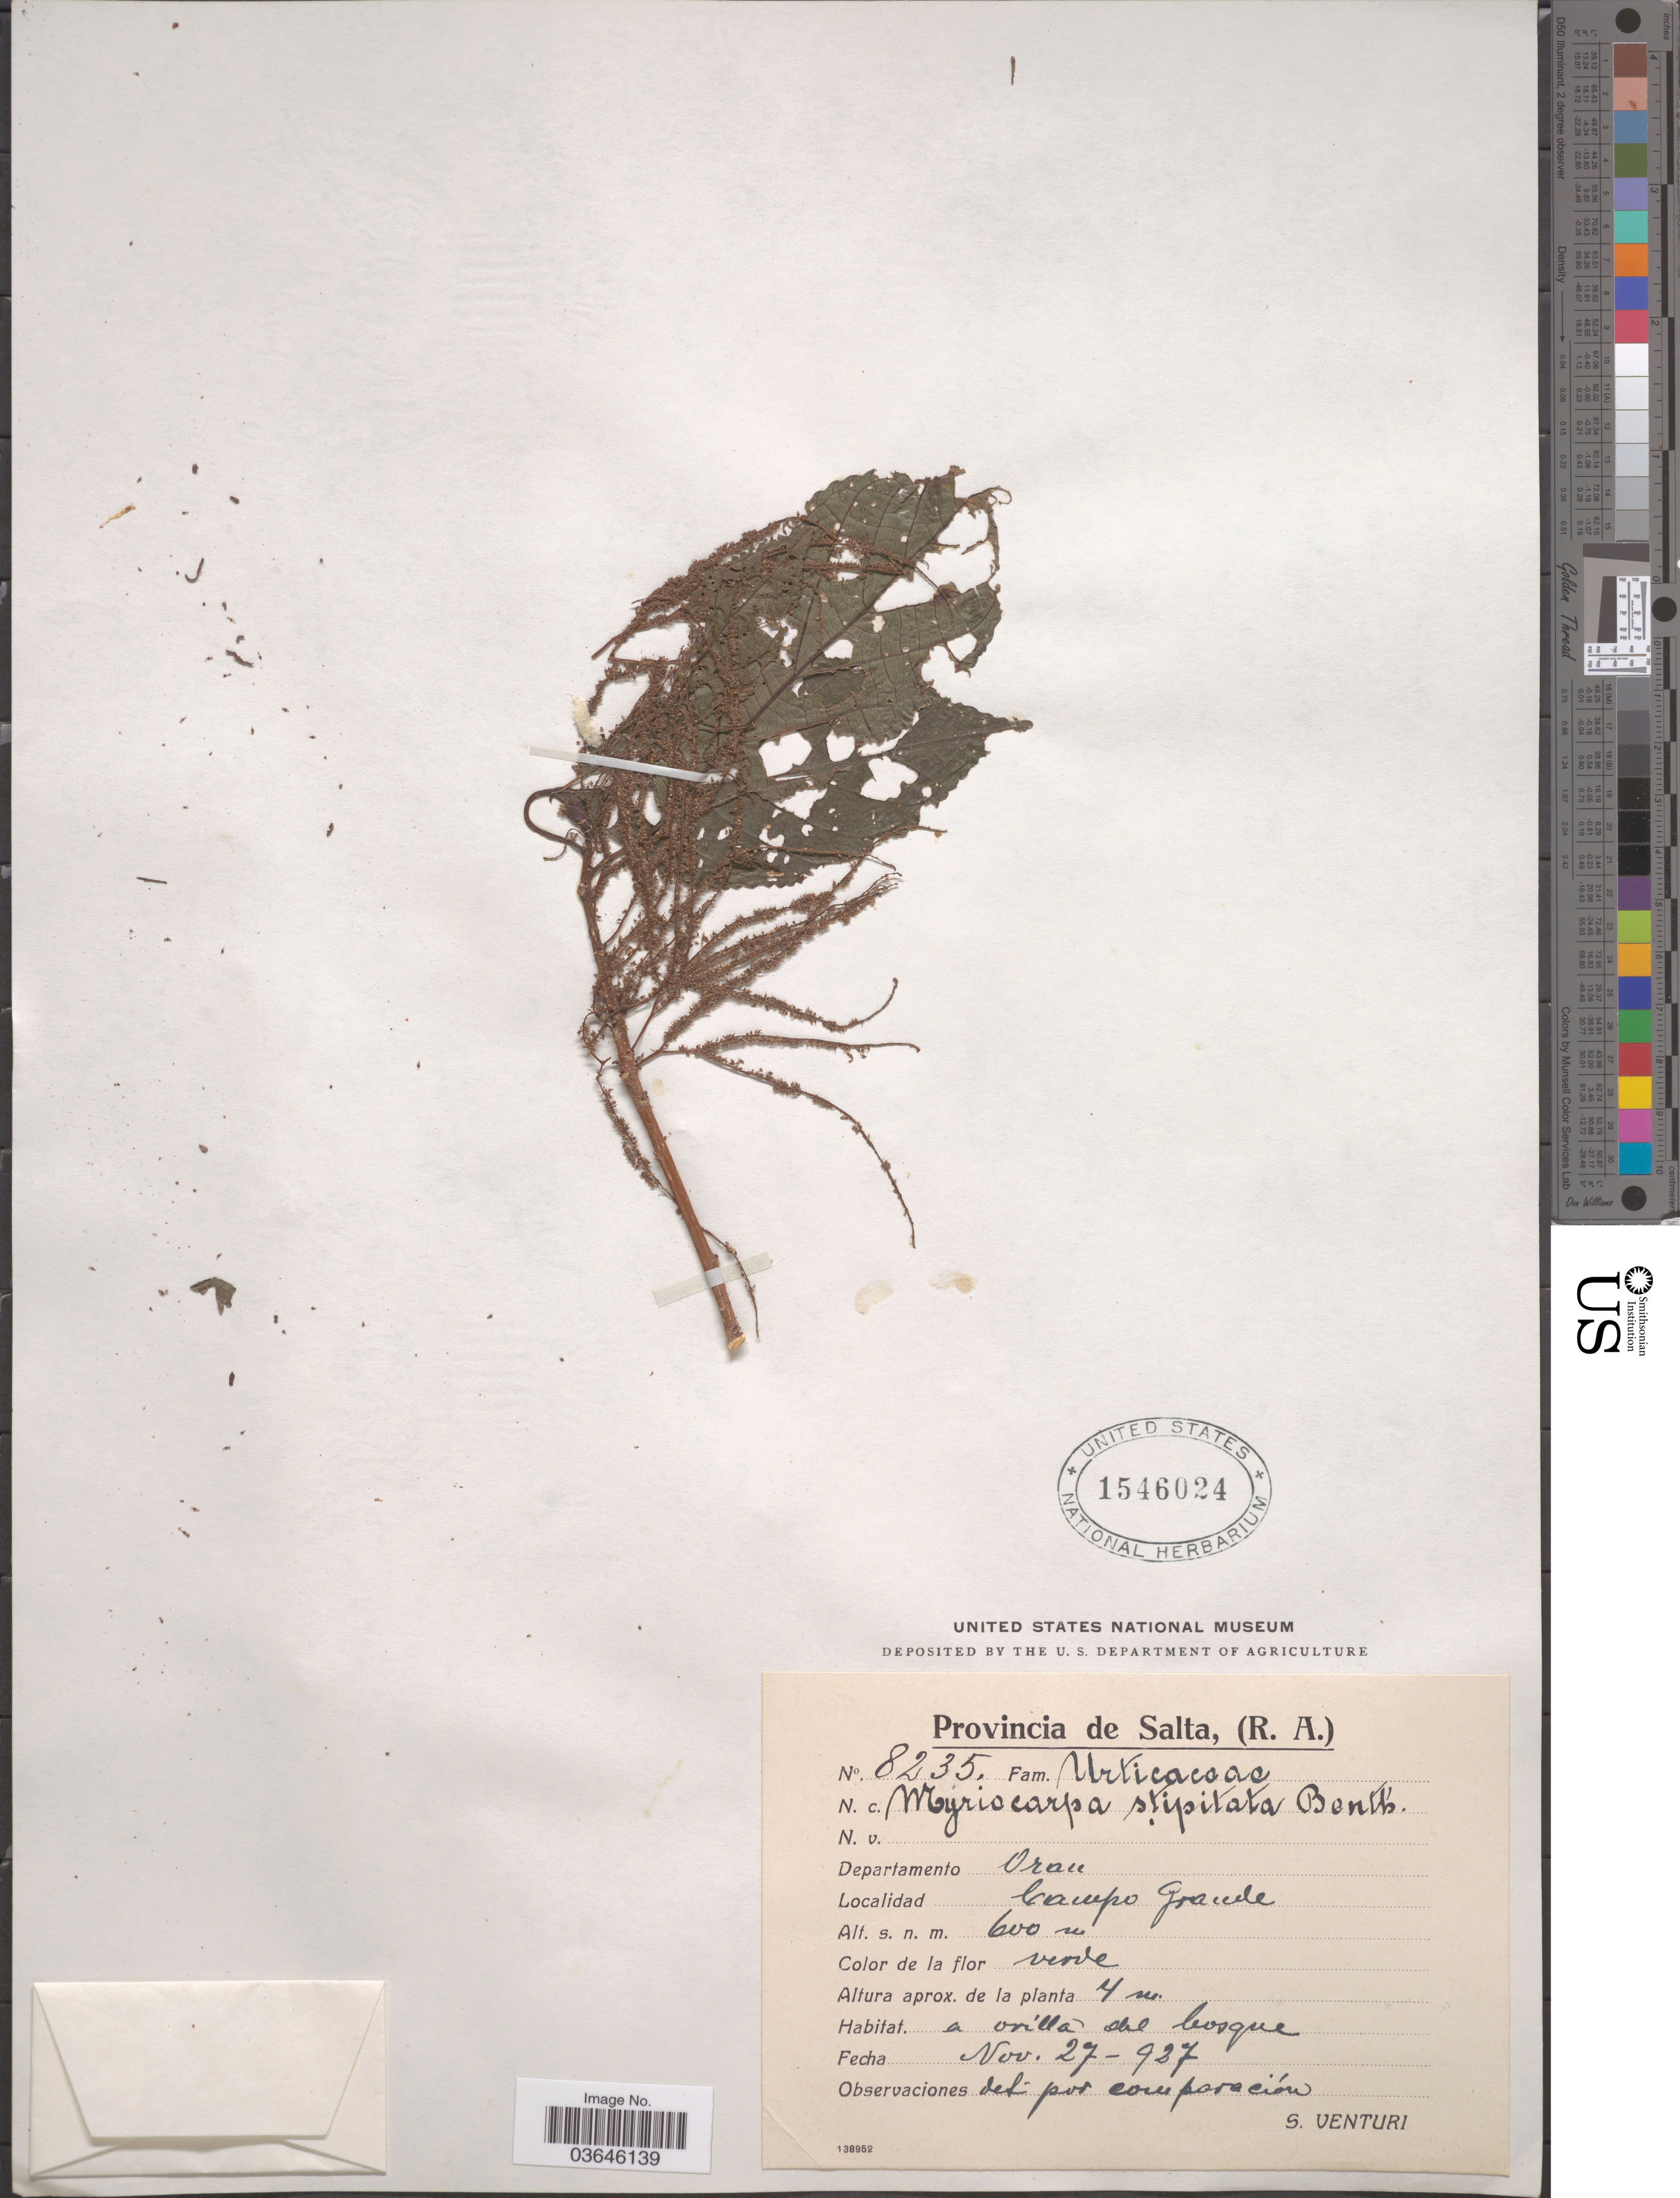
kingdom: Plantae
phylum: Tracheophyta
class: Magnoliopsida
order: Rosales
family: Urticaceae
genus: Myriocarpa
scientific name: Myriocarpa stipitata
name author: Benth.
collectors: S. Venturi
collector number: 8235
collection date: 1927-11-27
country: Argentina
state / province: Salta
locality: Departamento Oran. Campo Grande.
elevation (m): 600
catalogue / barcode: US 1546024